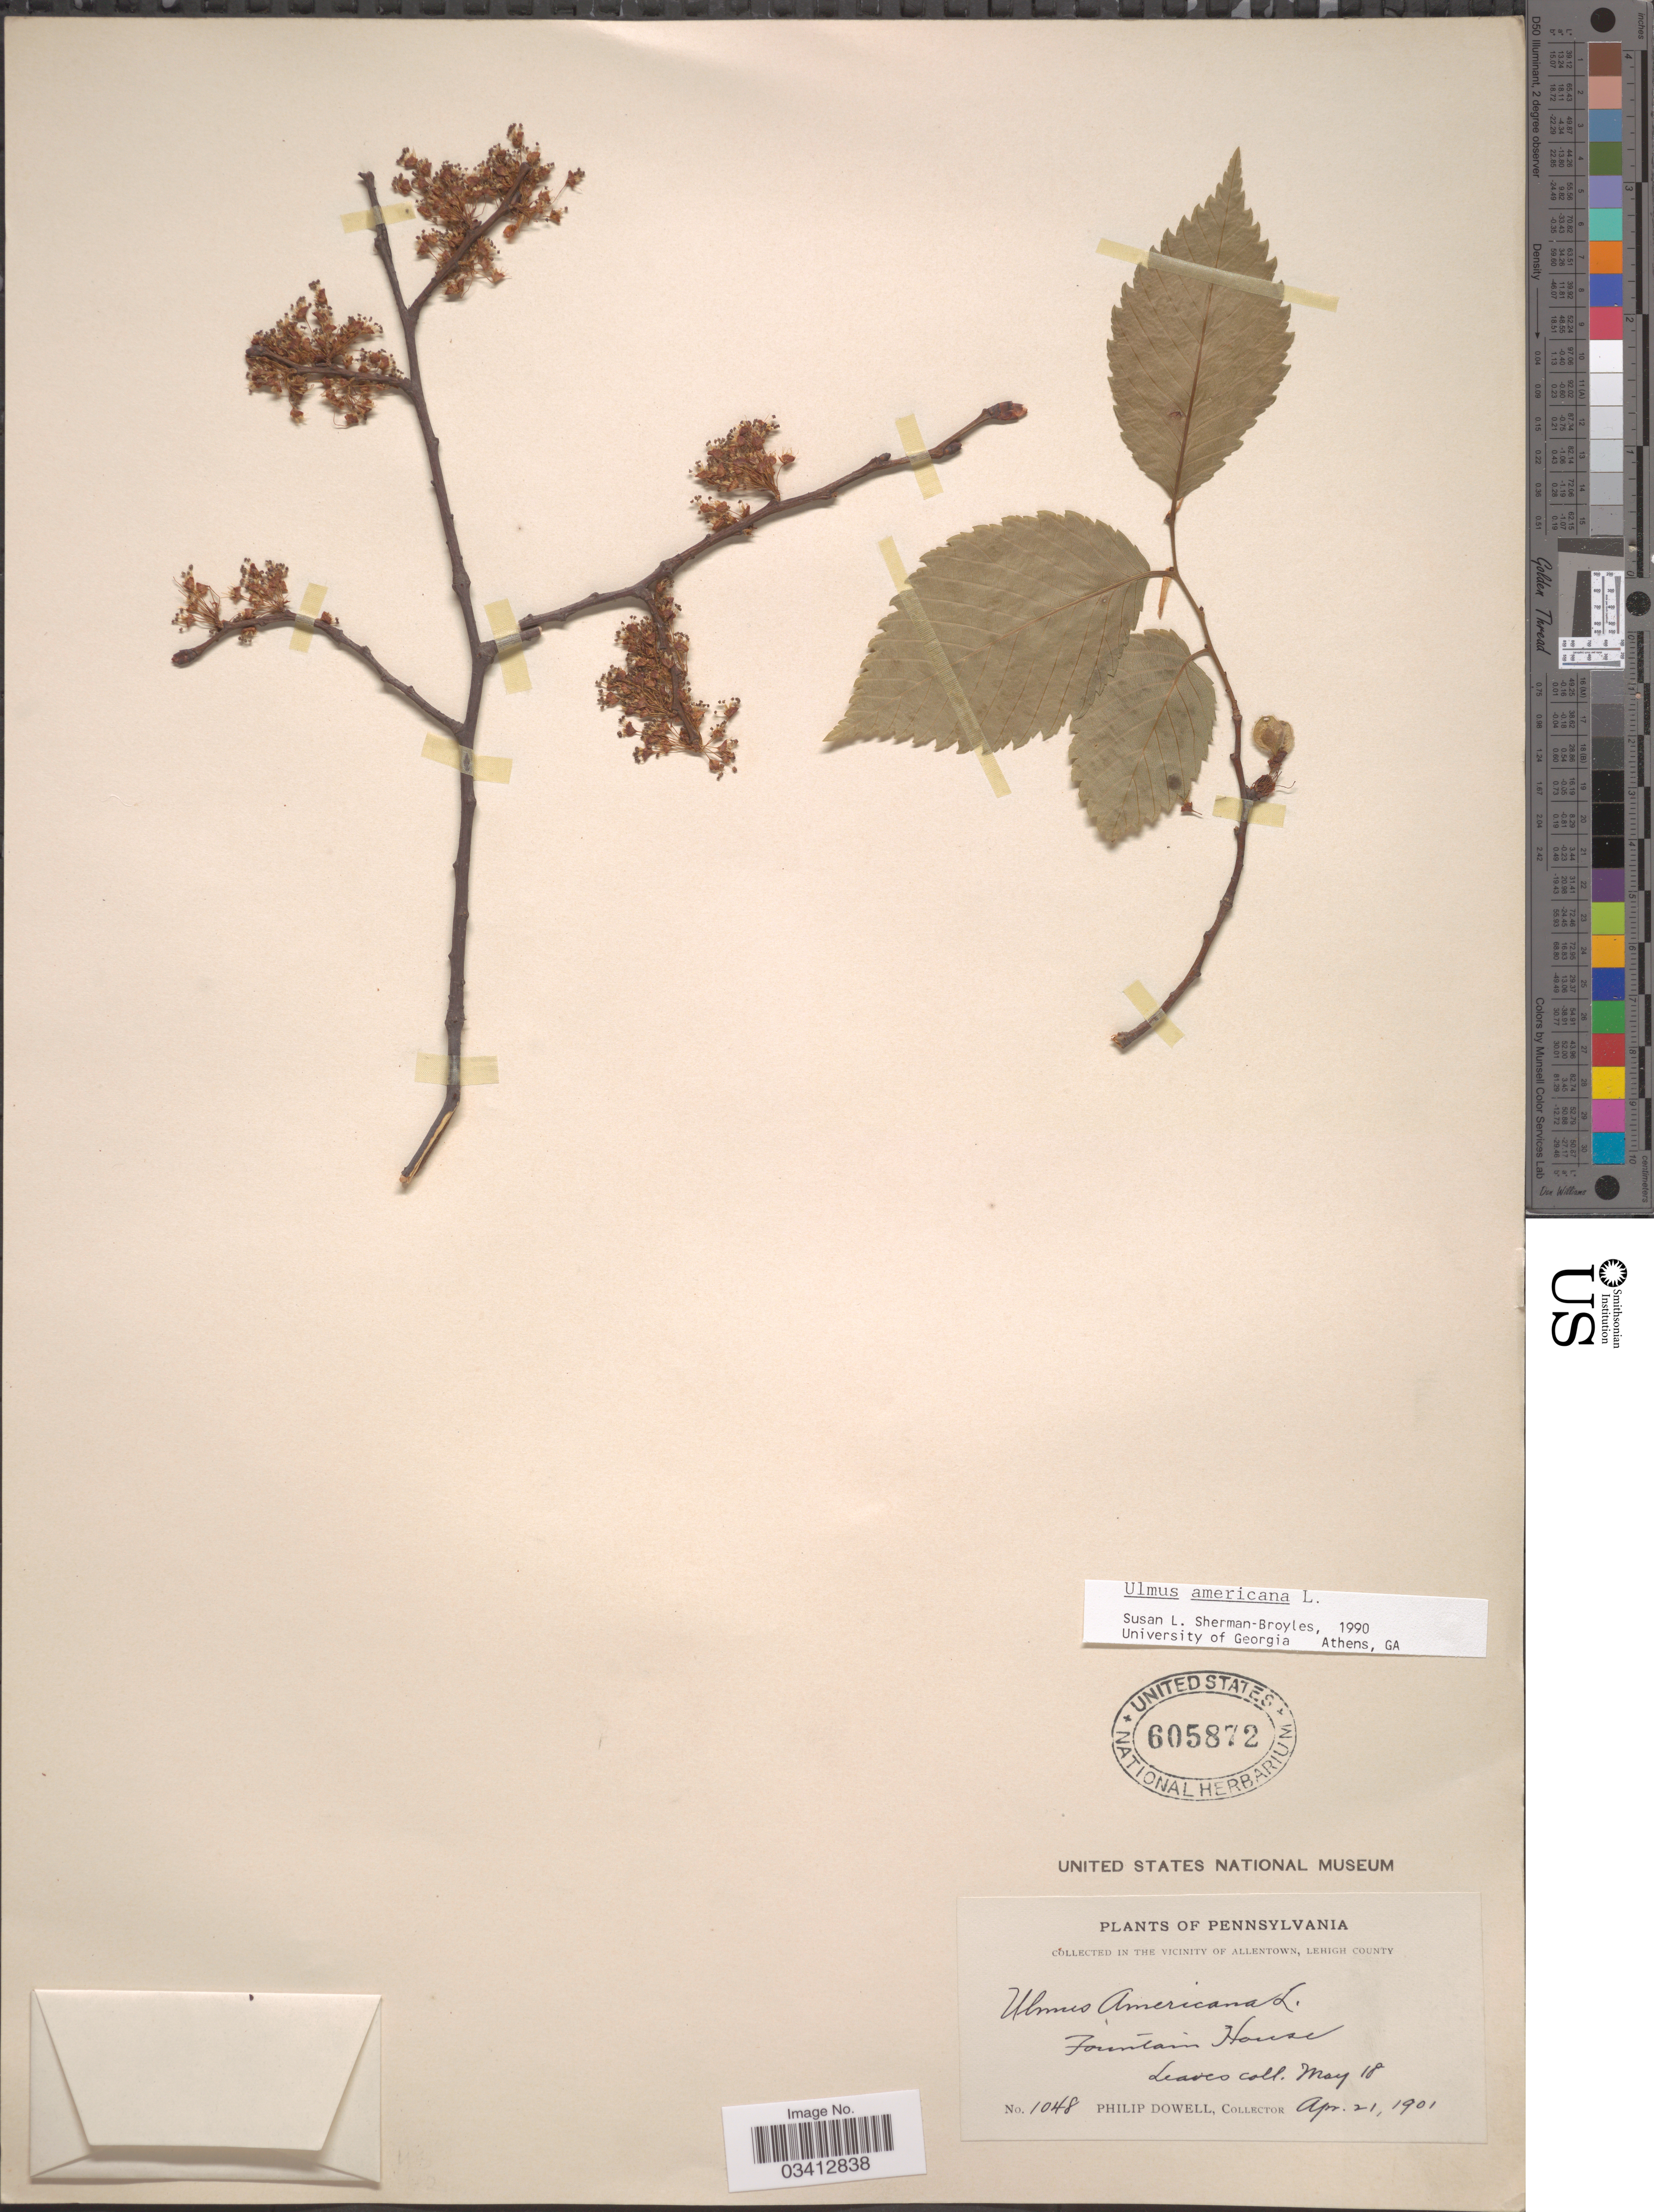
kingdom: Plantae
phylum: Tracheophyta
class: Magnoliopsida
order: Rosales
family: Ulmaceae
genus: Ulmus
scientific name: Ulmus americana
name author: L.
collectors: P. Dowell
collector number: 1048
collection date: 1901-04-21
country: United States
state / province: Pennsylvania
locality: In the vicinity of Allentown, Lehigh County. Fountain House.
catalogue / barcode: US 605872